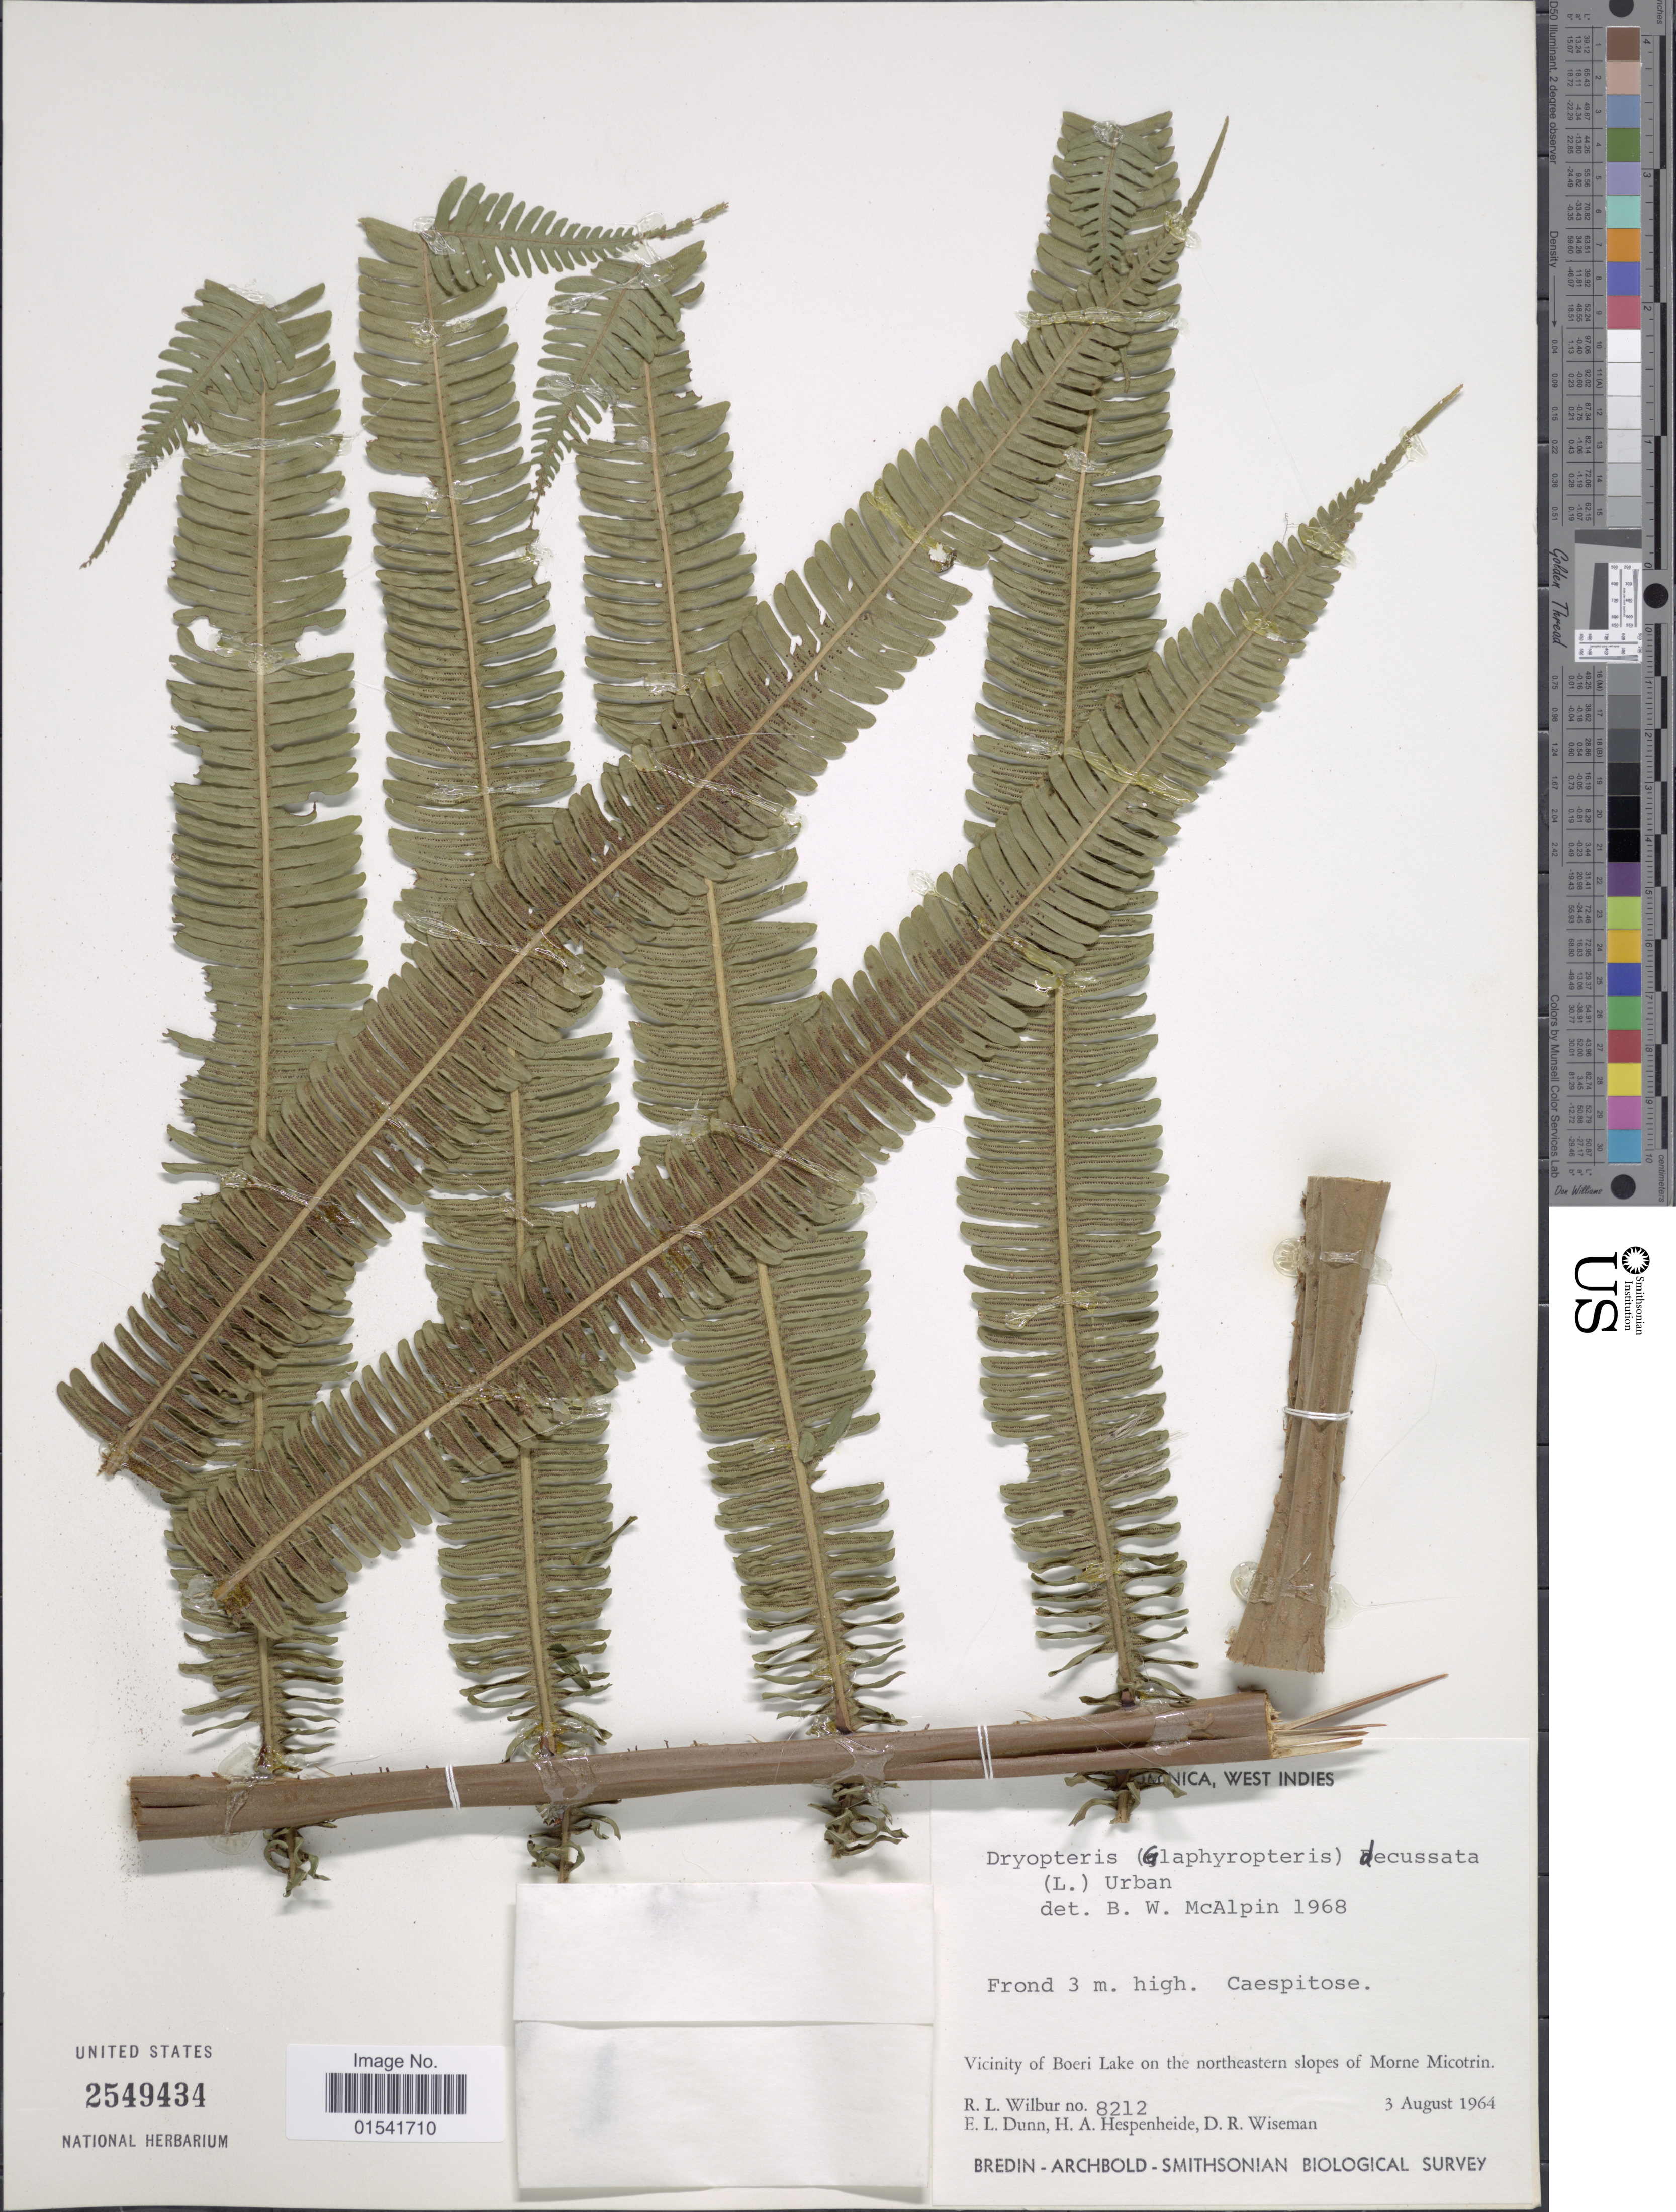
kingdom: Plantae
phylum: Tracheophyta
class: Polypodiopsida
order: Polypodiales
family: Thelypteridaceae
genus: Steiropteris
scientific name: Steiropteris decussata (L.) comb. nov., ined. 2015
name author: (L.)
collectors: R. L. Wilbur, E. Dunn, H. A. Hespenheide & D. R. Wiseman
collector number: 8212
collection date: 1964-08-03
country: Dominica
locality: West Indies, Vicinity of Boeri Lake on the northeastern slopes of Morne Micotrin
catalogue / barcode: US 2549434